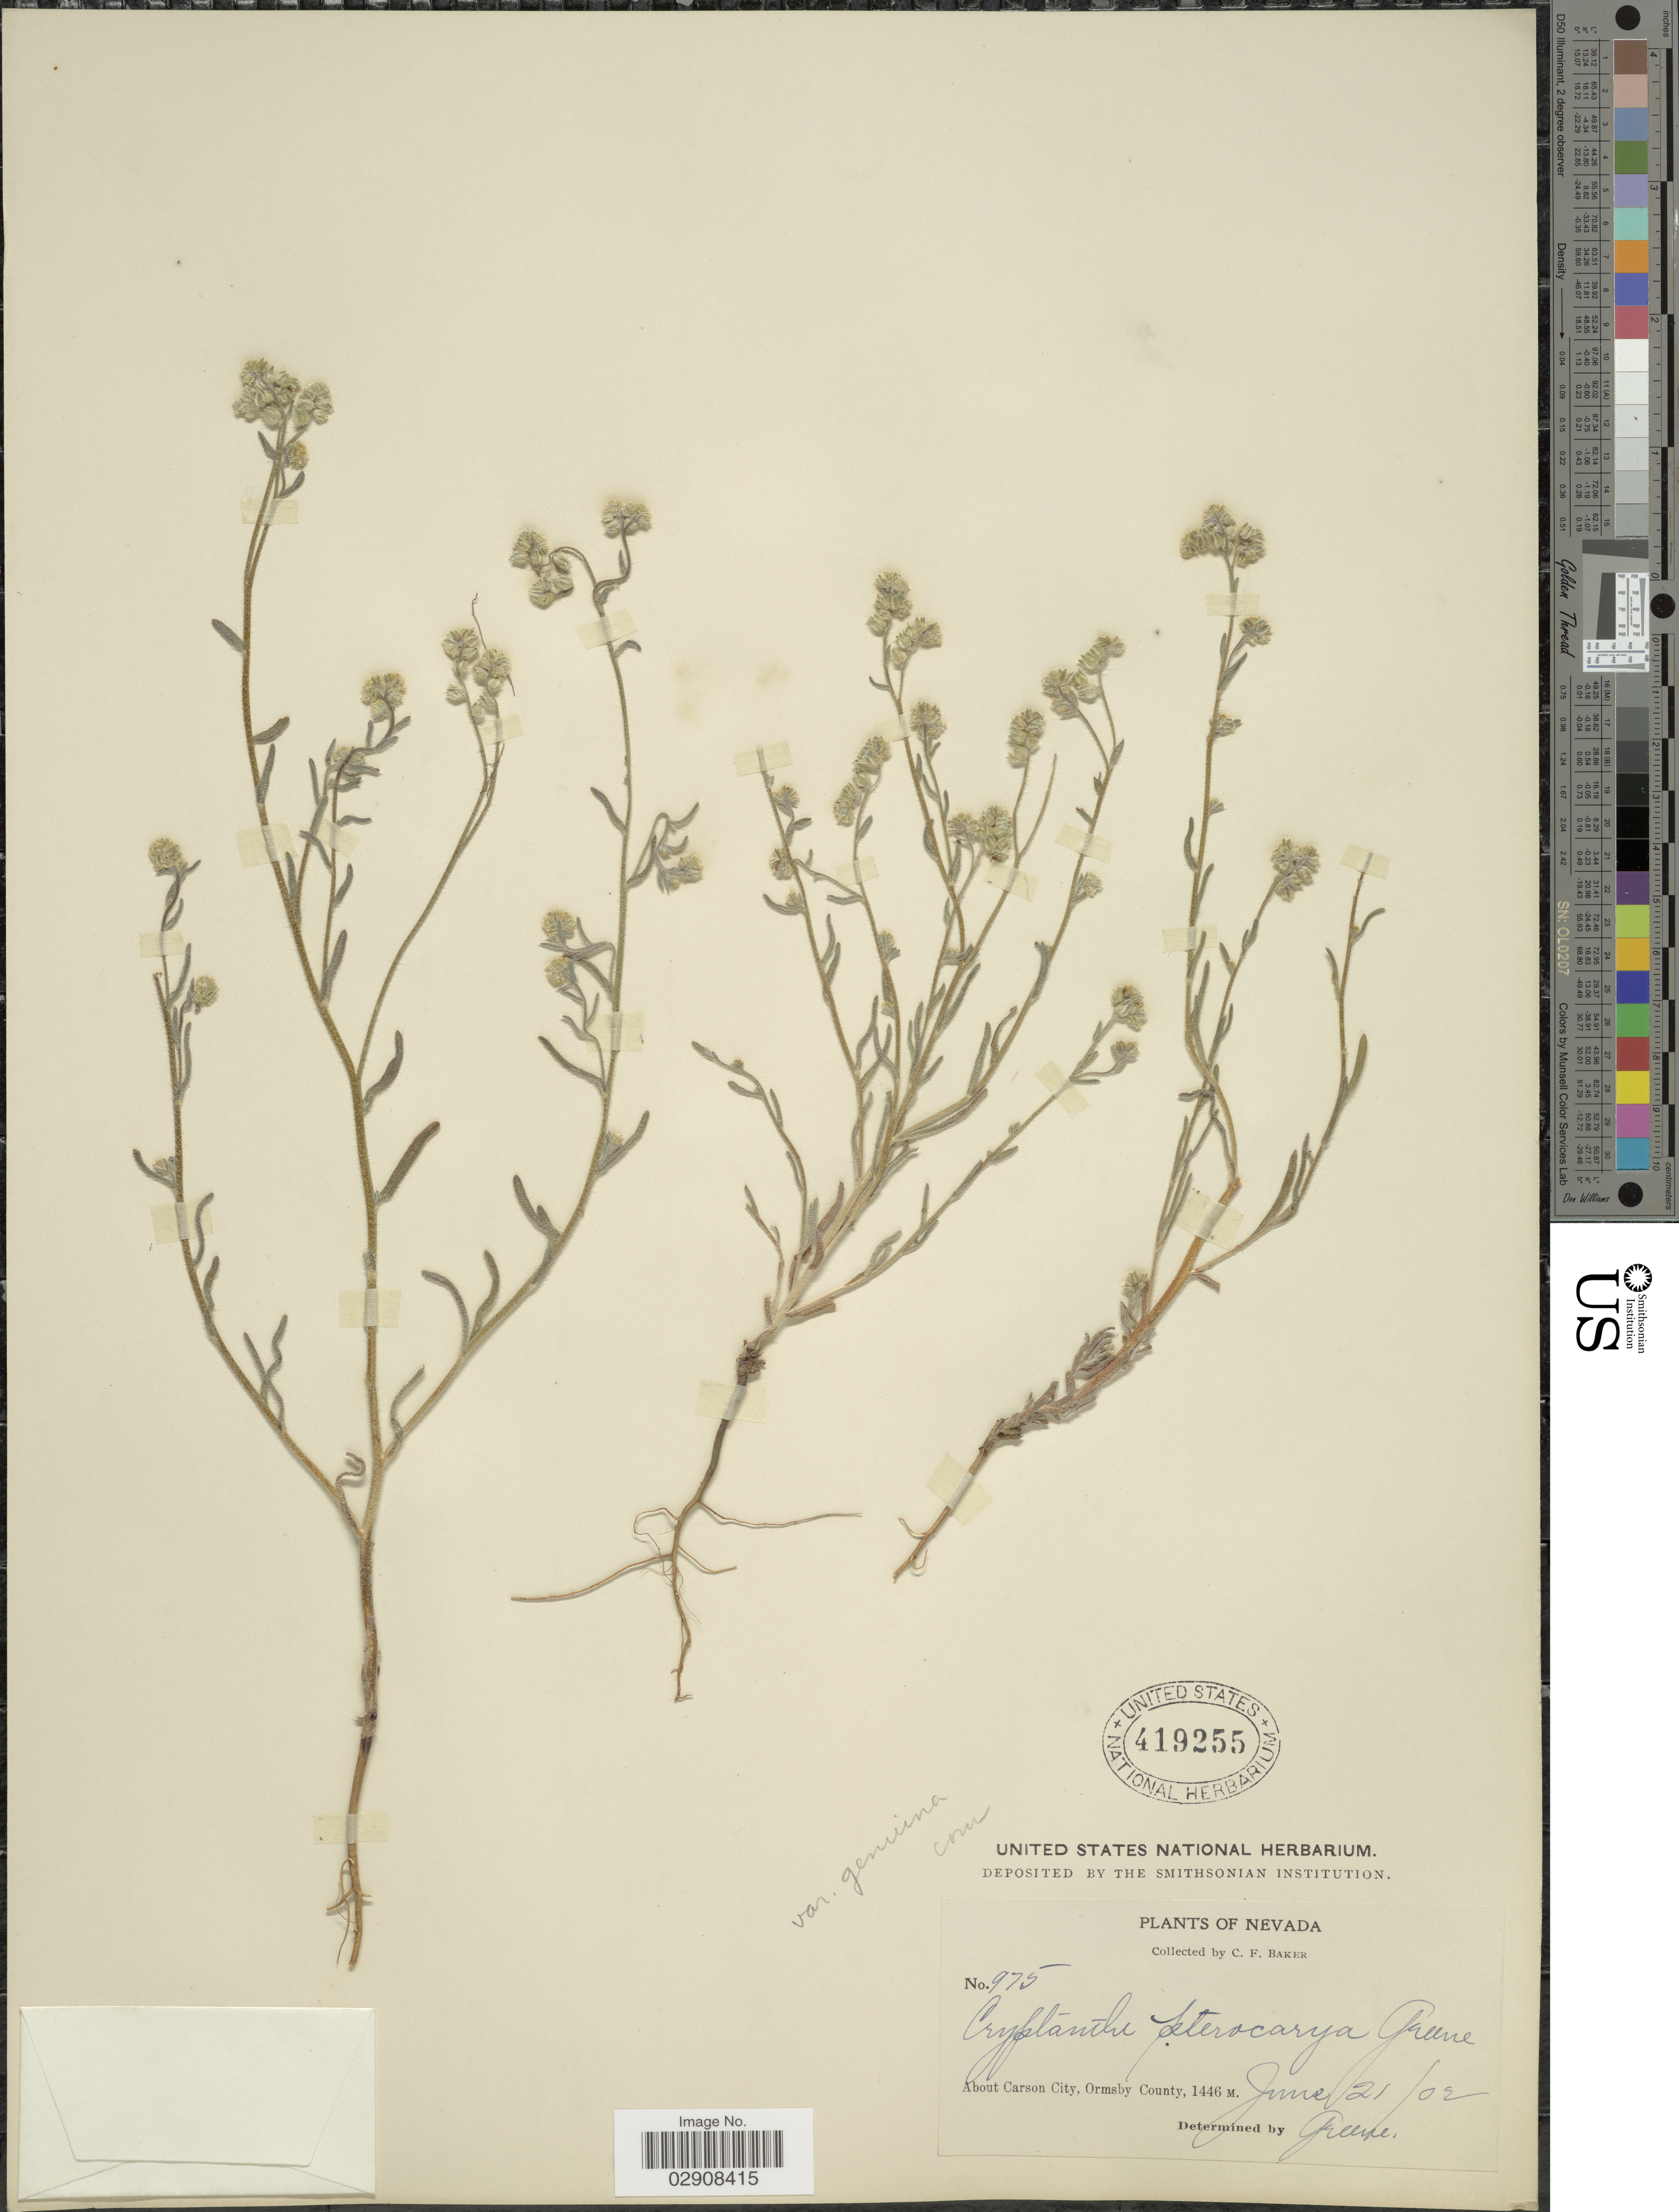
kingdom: Plantae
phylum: Tracheophyta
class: Magnoliopsida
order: Boraginales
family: Boraginaceae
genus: Cryptantha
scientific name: Cryptantha pterocarya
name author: (Torr.) Greene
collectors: C. F. Baker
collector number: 975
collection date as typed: Transcribed d/m/y: 21/6/9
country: United States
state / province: Nevada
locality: About Carson City, Ormsby County.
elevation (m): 1446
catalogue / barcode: US 419255